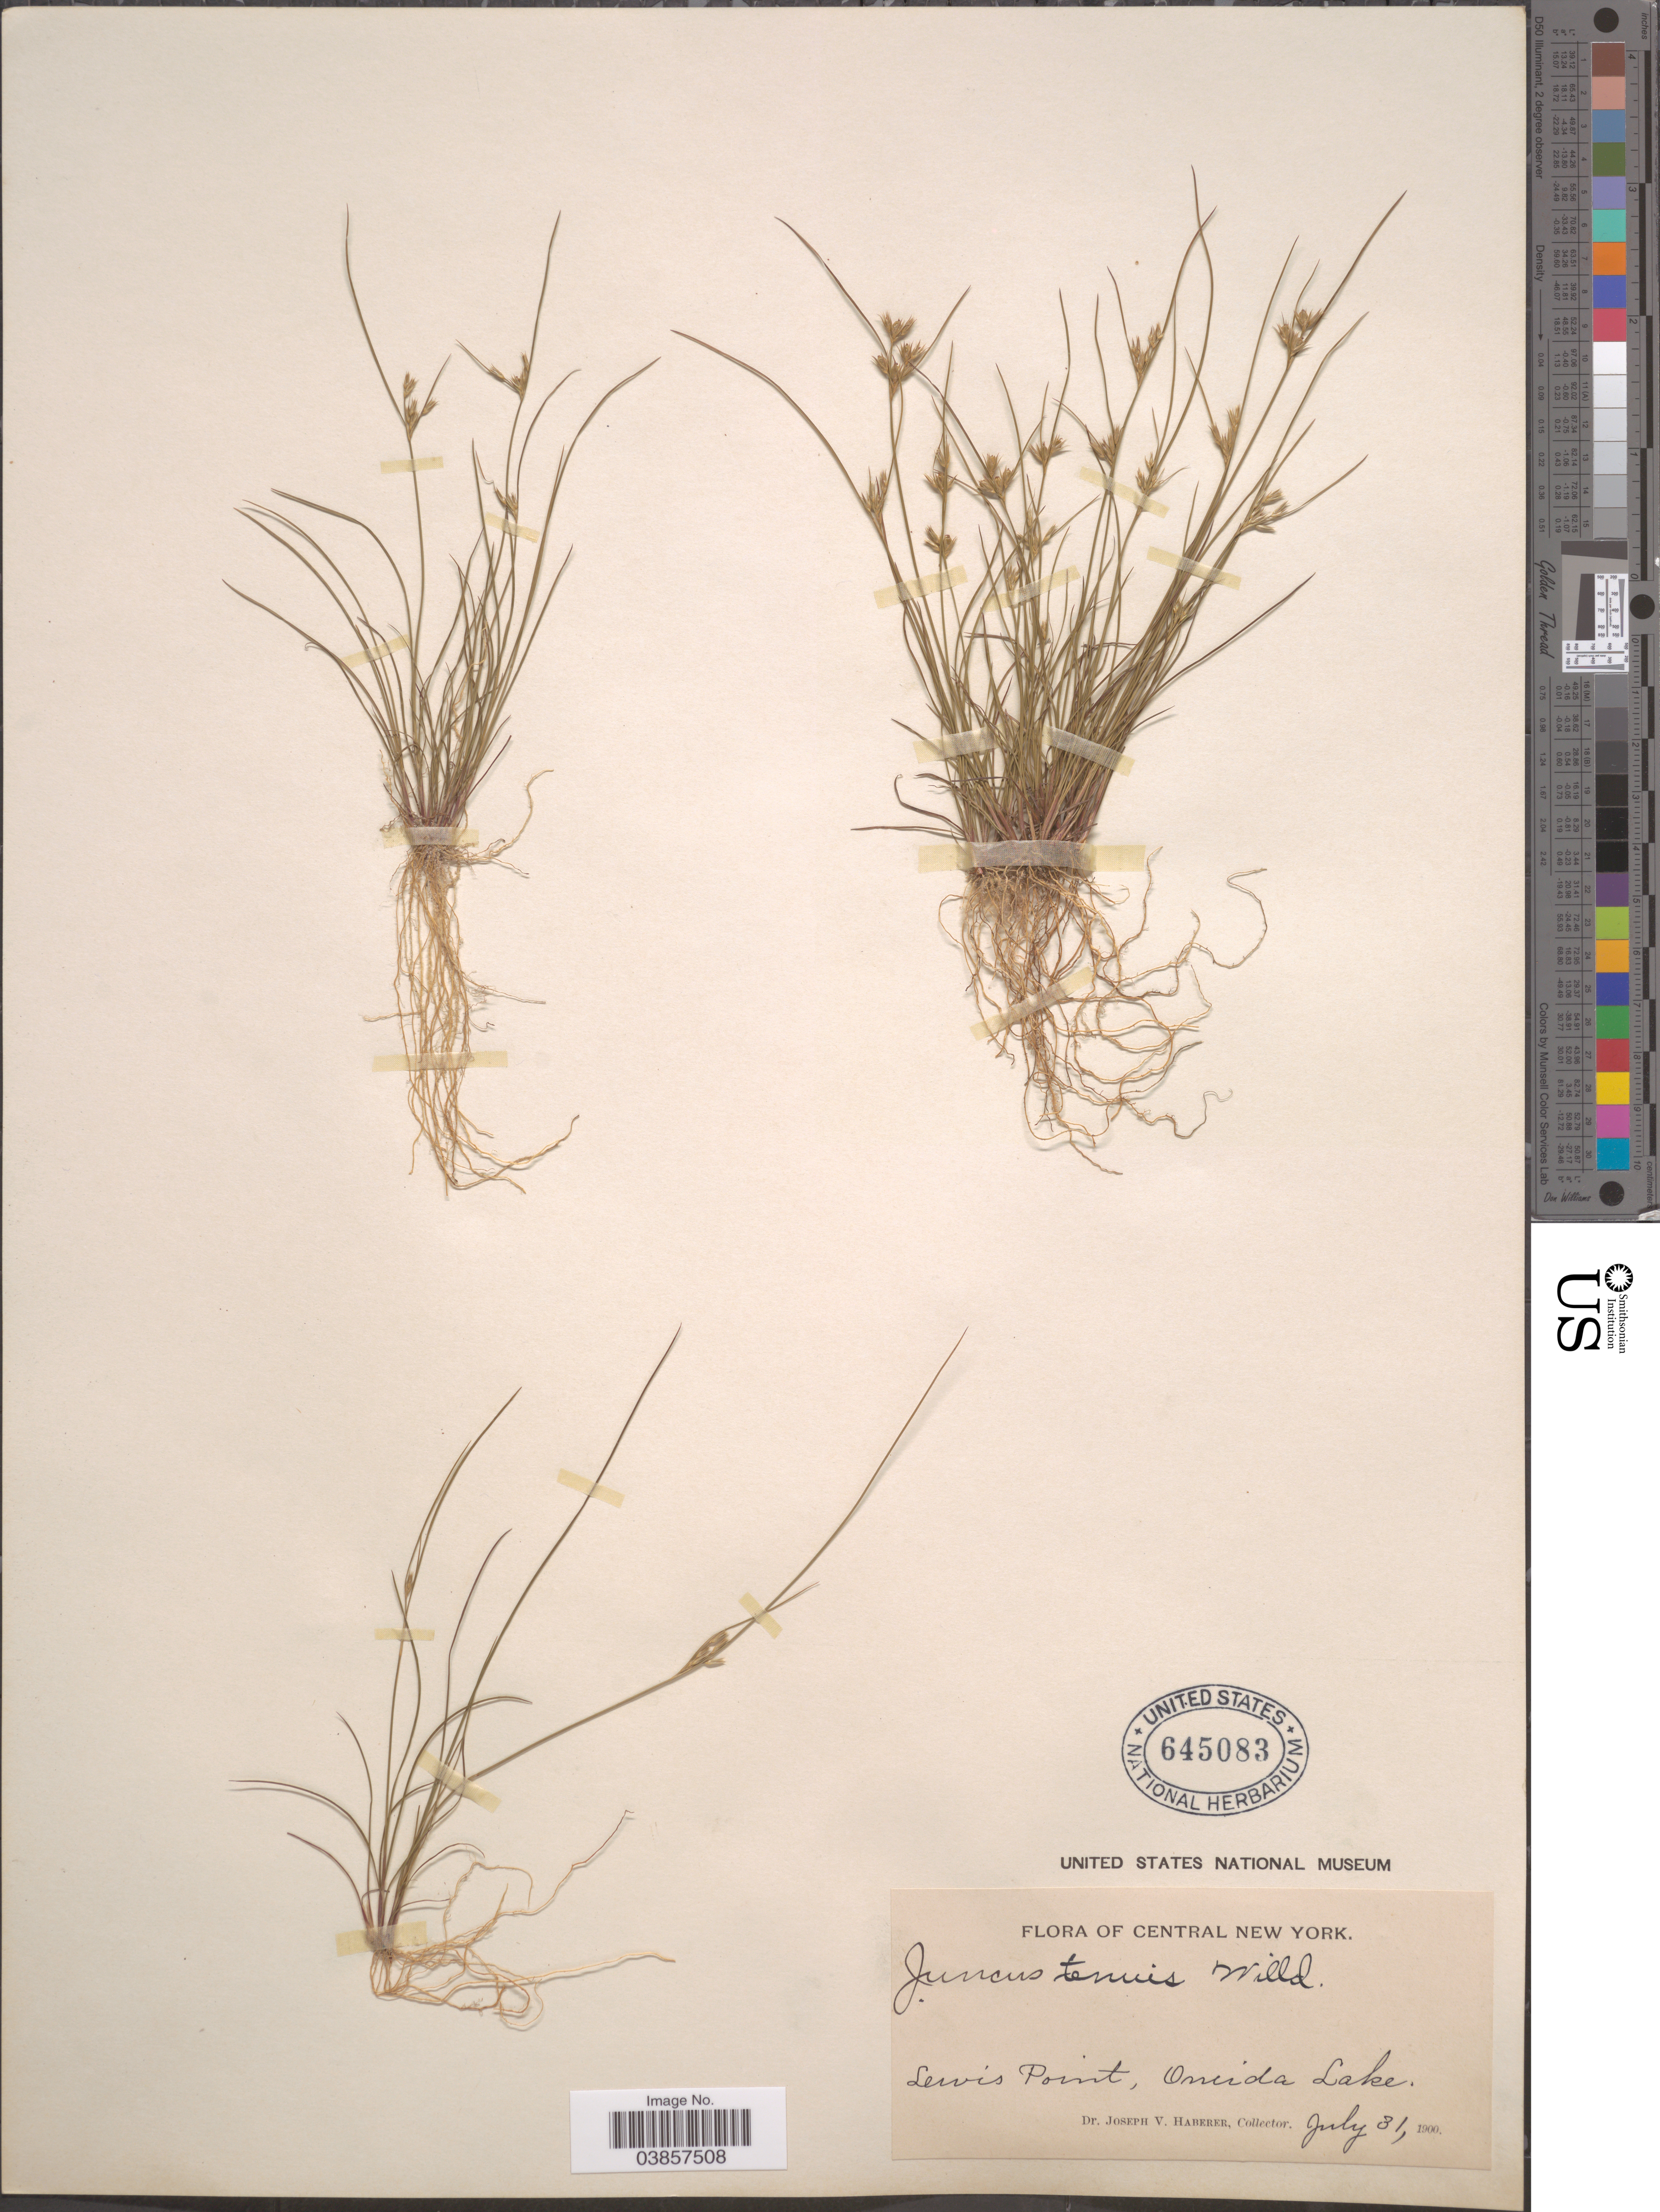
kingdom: Plantae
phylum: Tracheophyta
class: Liliopsida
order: Poales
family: Juncaceae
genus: Juncus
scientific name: Juncus tenuis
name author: Willd.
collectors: J. V. Haberer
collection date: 1900-07-31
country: United States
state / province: New York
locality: Central New York. Lewis Point, Oneida Lake.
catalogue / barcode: US 645083